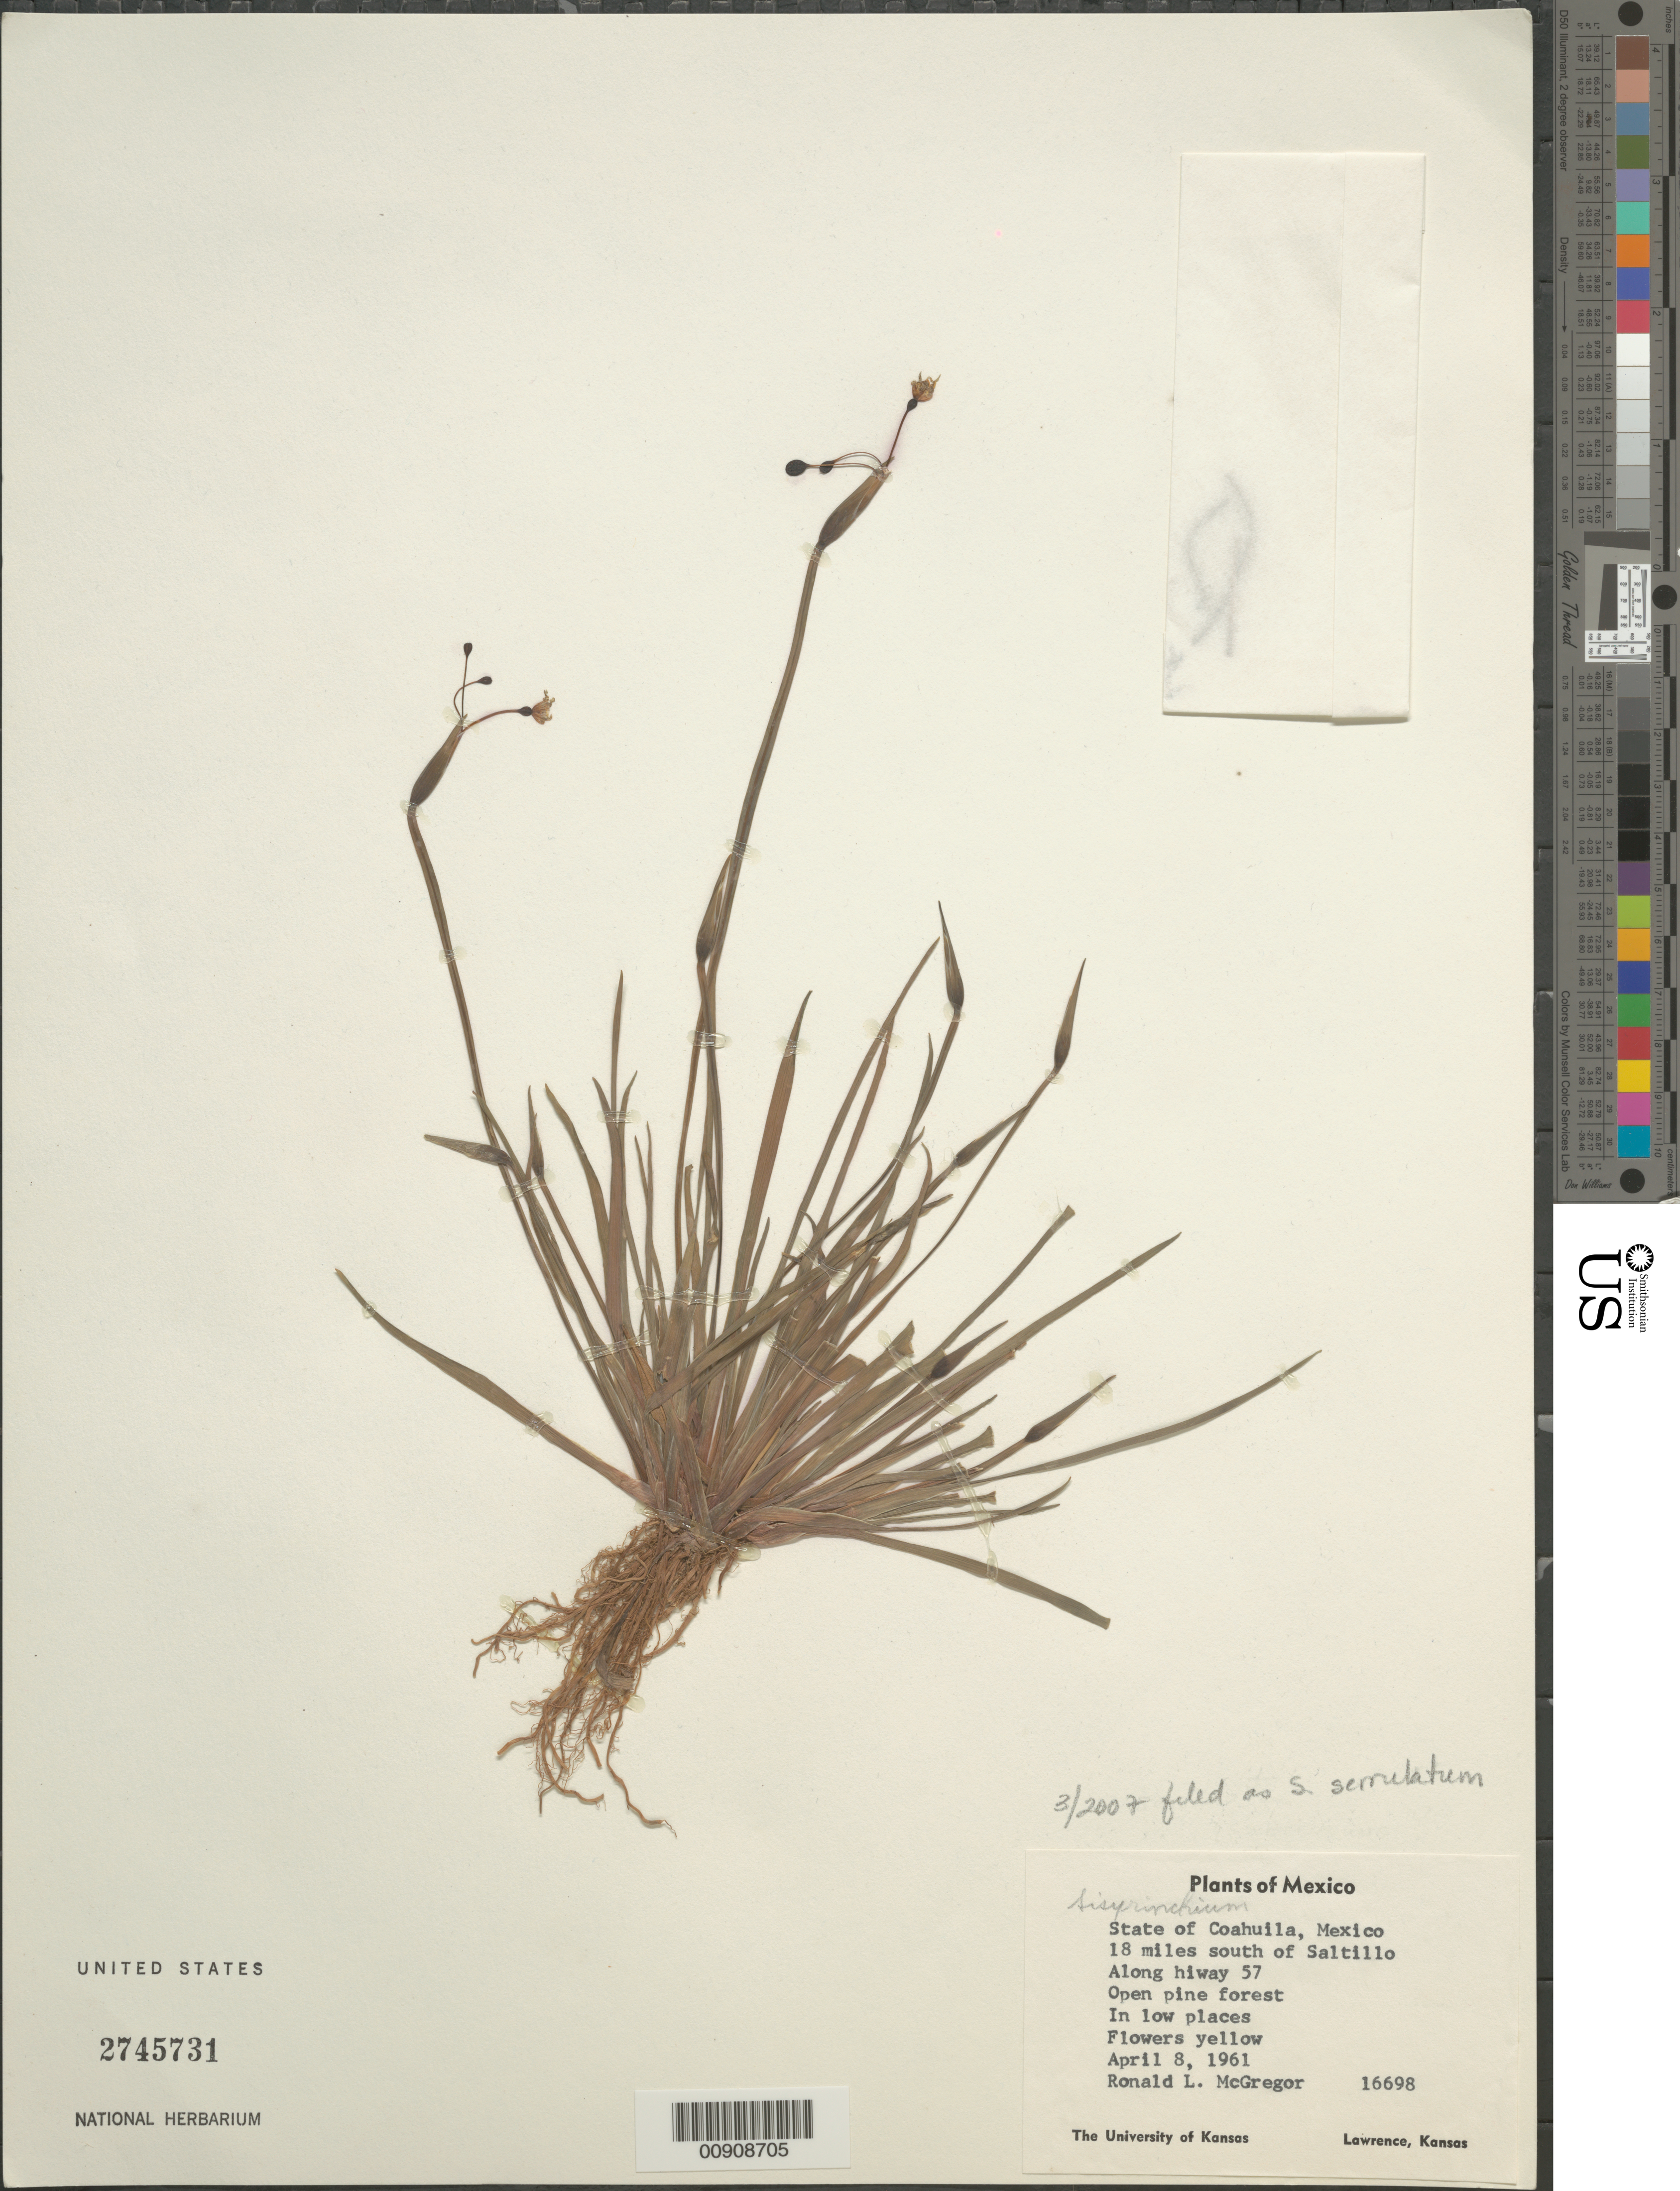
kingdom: Plantae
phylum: Tracheophyta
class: Liliopsida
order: Asparagales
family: Iridaceae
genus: Sisyrinchium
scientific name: Sisyrinchium serrulatum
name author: (E.P. Bicknell) Espejo & López-Ferr.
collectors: R. McGregor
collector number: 16698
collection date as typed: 08 Apr 1961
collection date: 1961-04-08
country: Mexico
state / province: Coahuila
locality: State of Coahuila: 18 miles south of Saltillo along highway 57.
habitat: Open pine forest. In low places.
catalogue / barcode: US 2745731